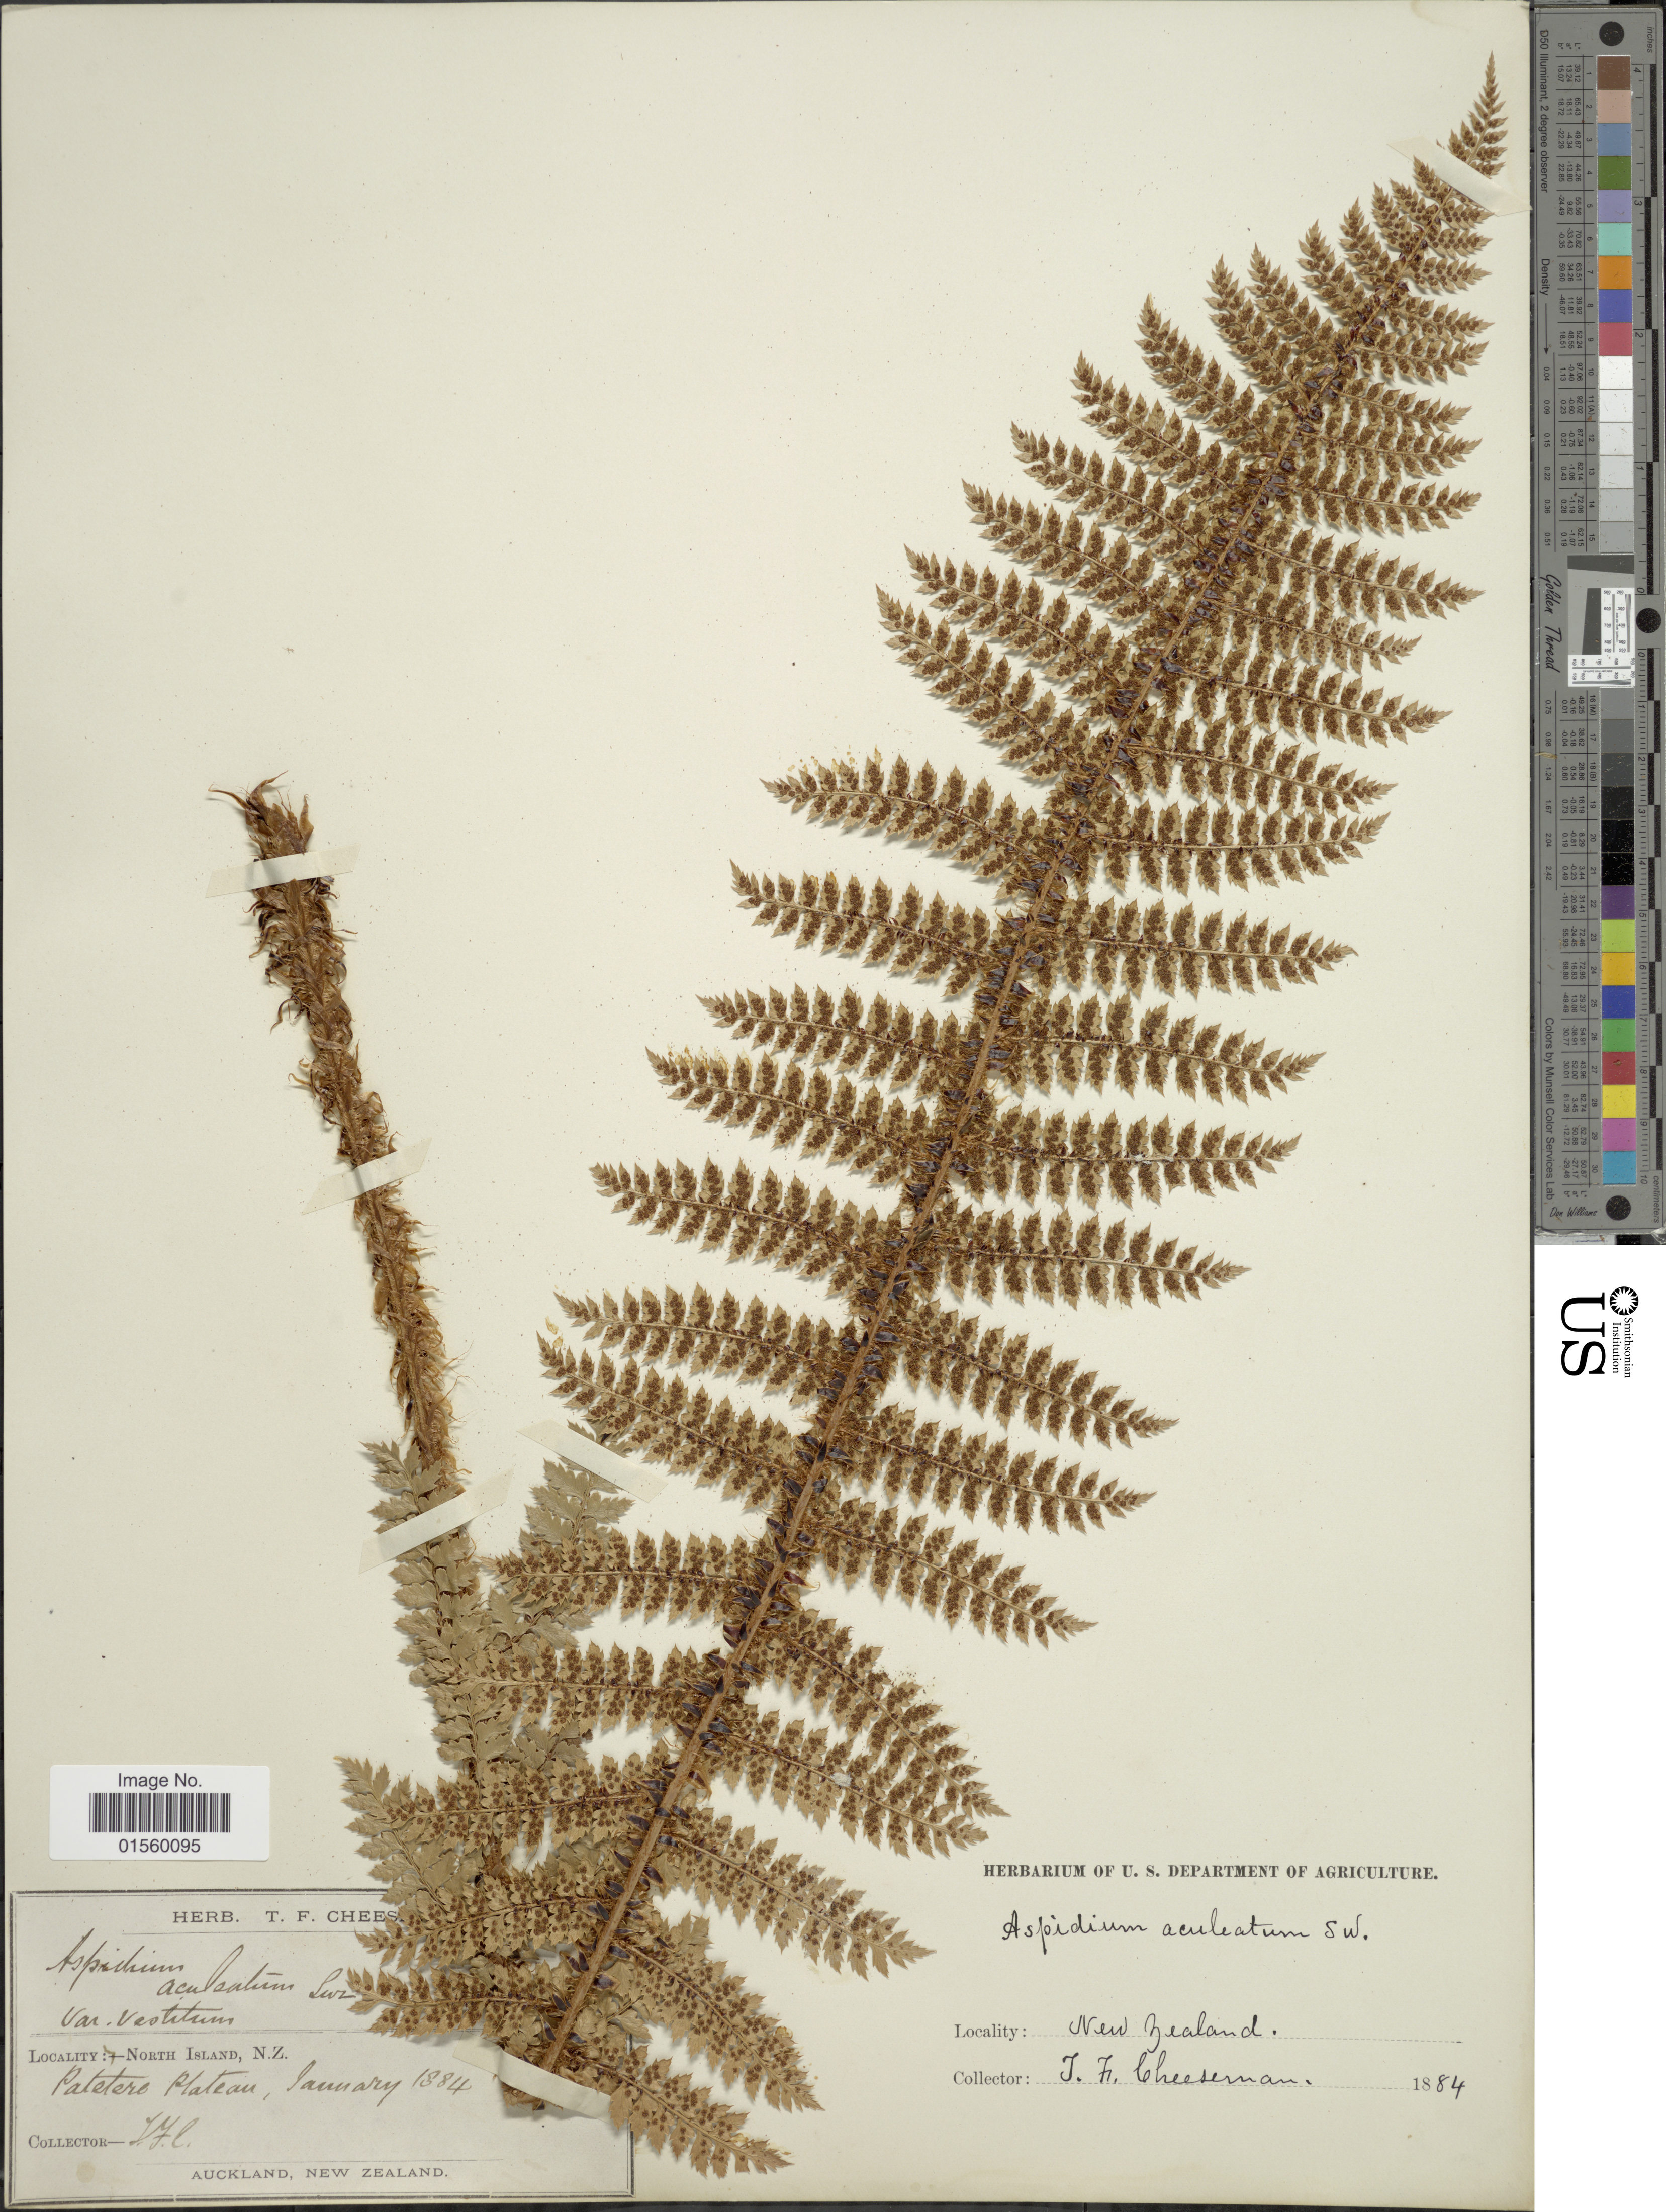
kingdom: Plantae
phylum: Tracheophyta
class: Polypodiopsida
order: Polypodiales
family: Dryopteridaceae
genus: Polystichum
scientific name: Polystichum vestitum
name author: (Sw.) C. Presl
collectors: T. F. Cheeseman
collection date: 1884-01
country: New Zealand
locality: North Island, N.Z., Patetere Plateau